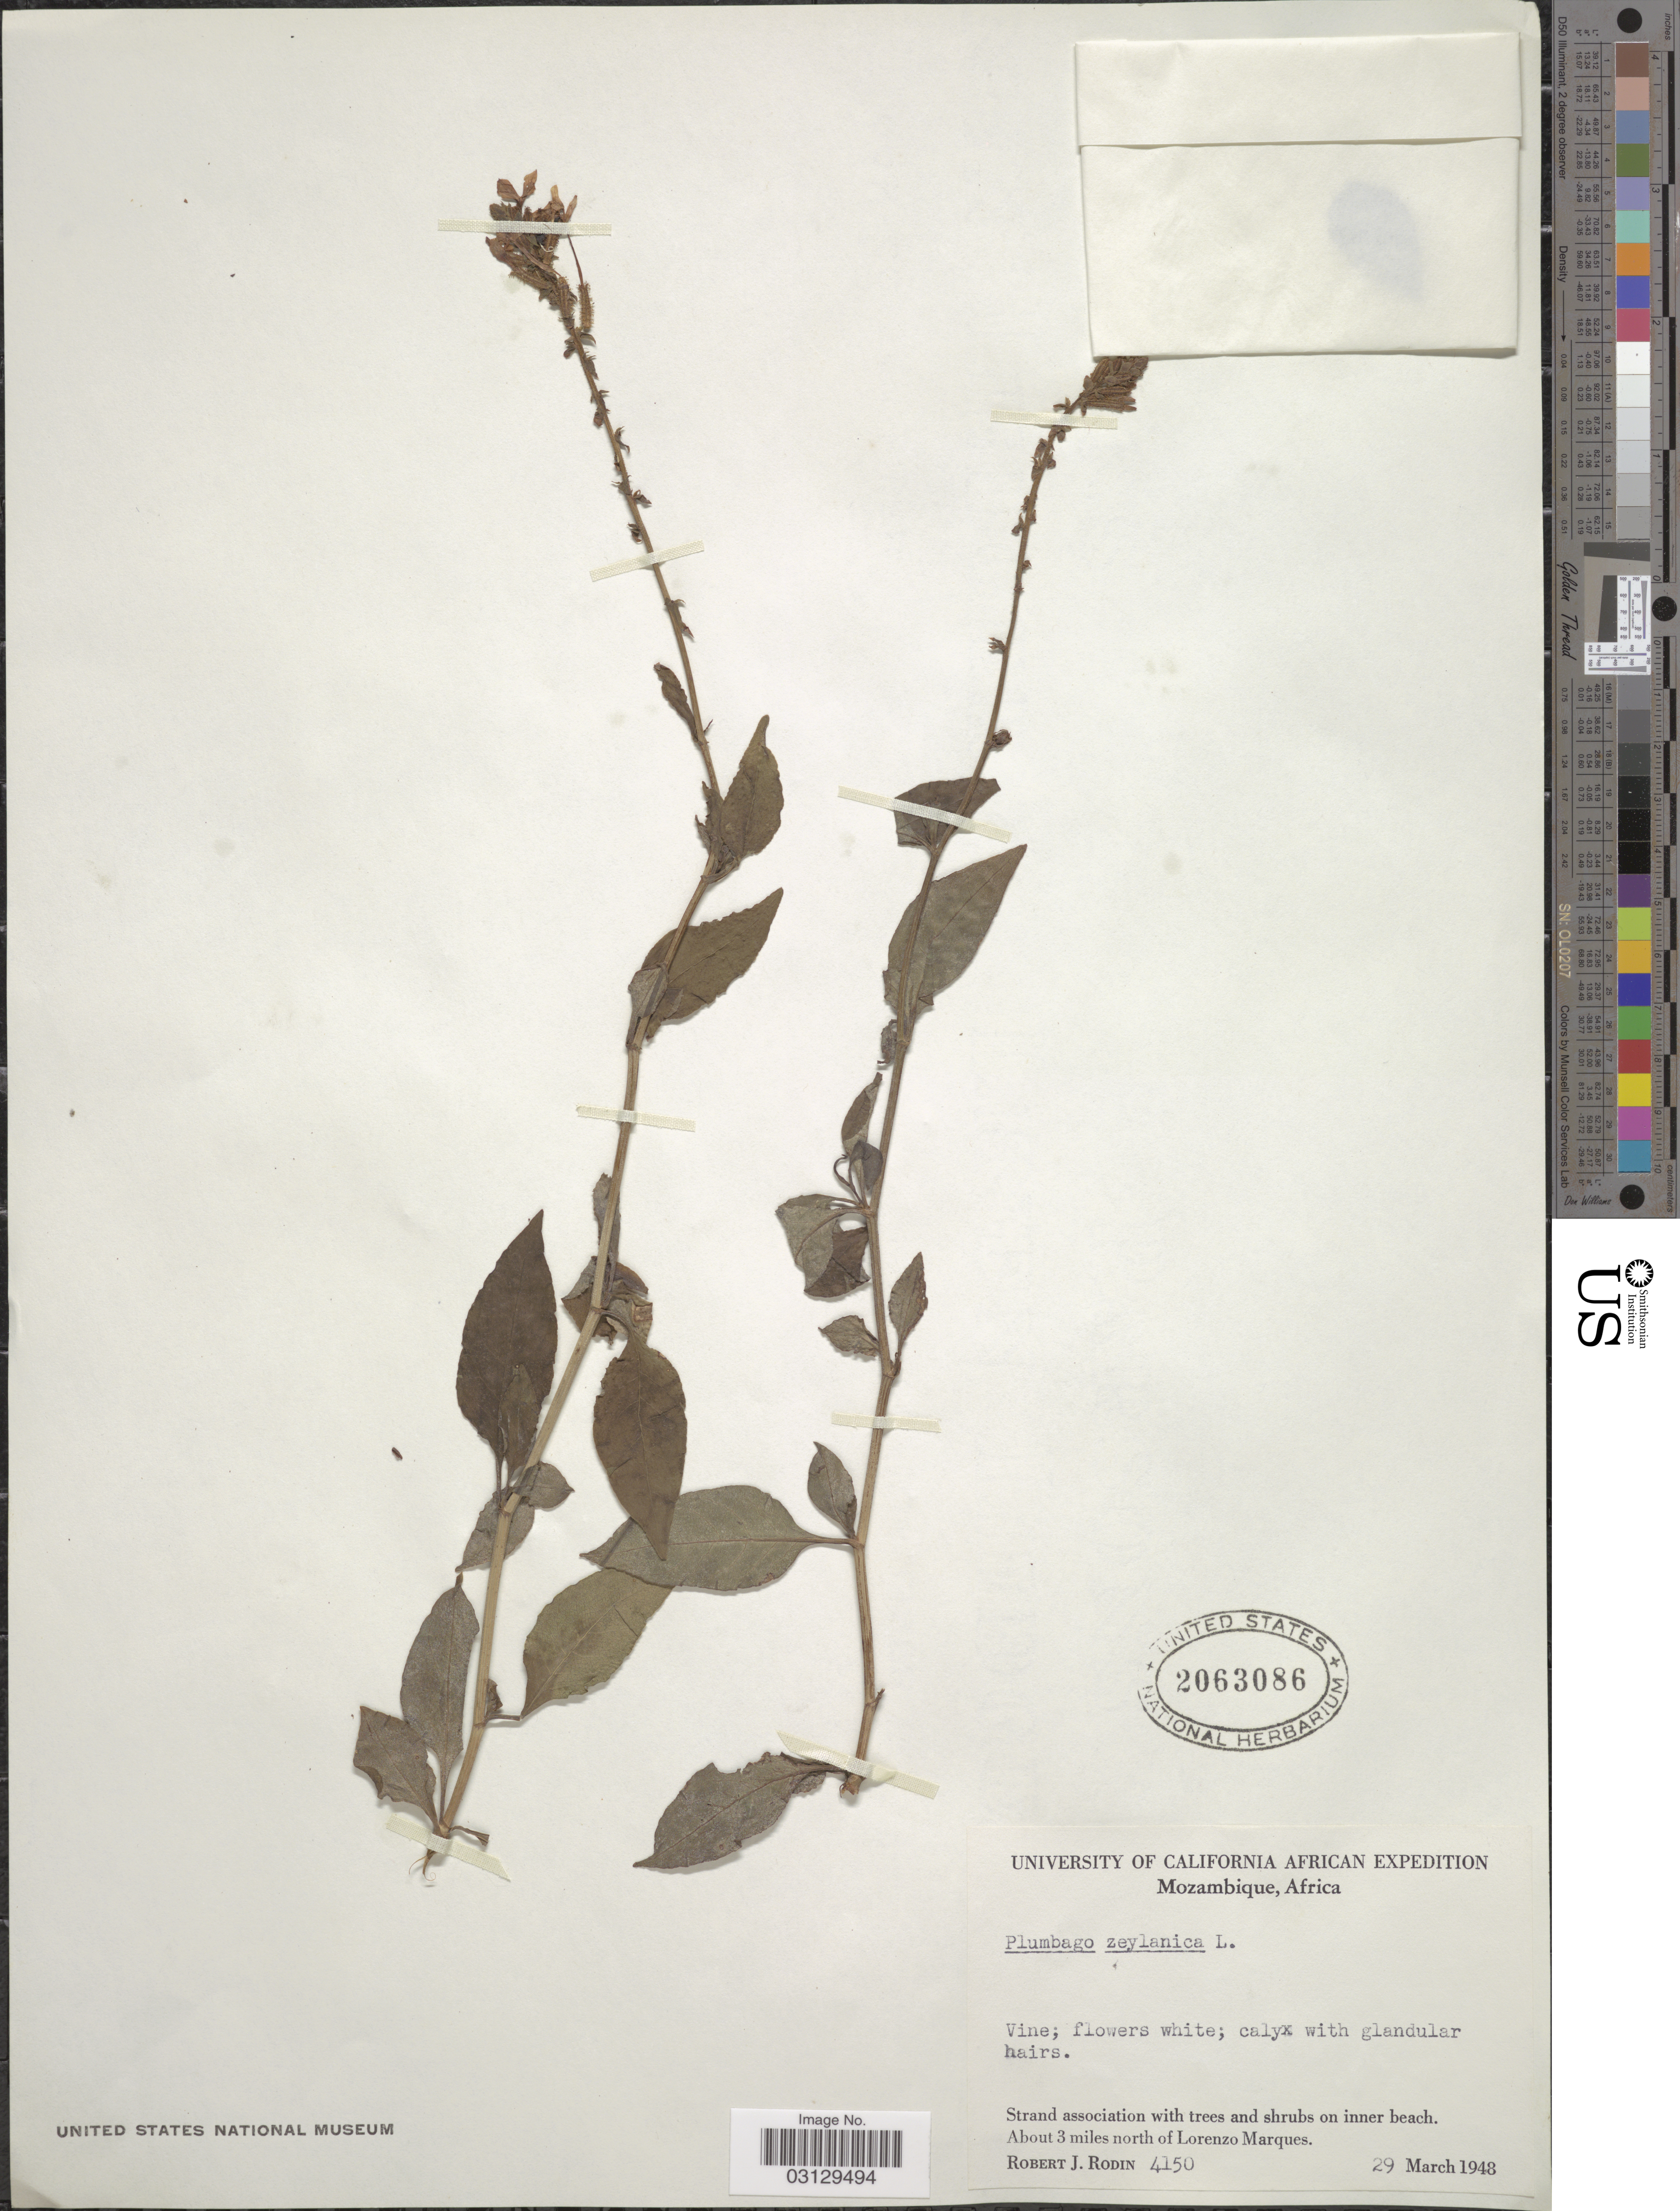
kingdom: Plantae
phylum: Tracheophyta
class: Magnoliopsida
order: Caryophyllales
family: Plumbaginaceae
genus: Plumbago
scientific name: Plumbago zeylanica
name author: L.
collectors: R. J. Rodin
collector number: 4150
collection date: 1948-03-29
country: Mozambique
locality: About 3 miles north of Lorenzo Marques.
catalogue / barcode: US 2063086